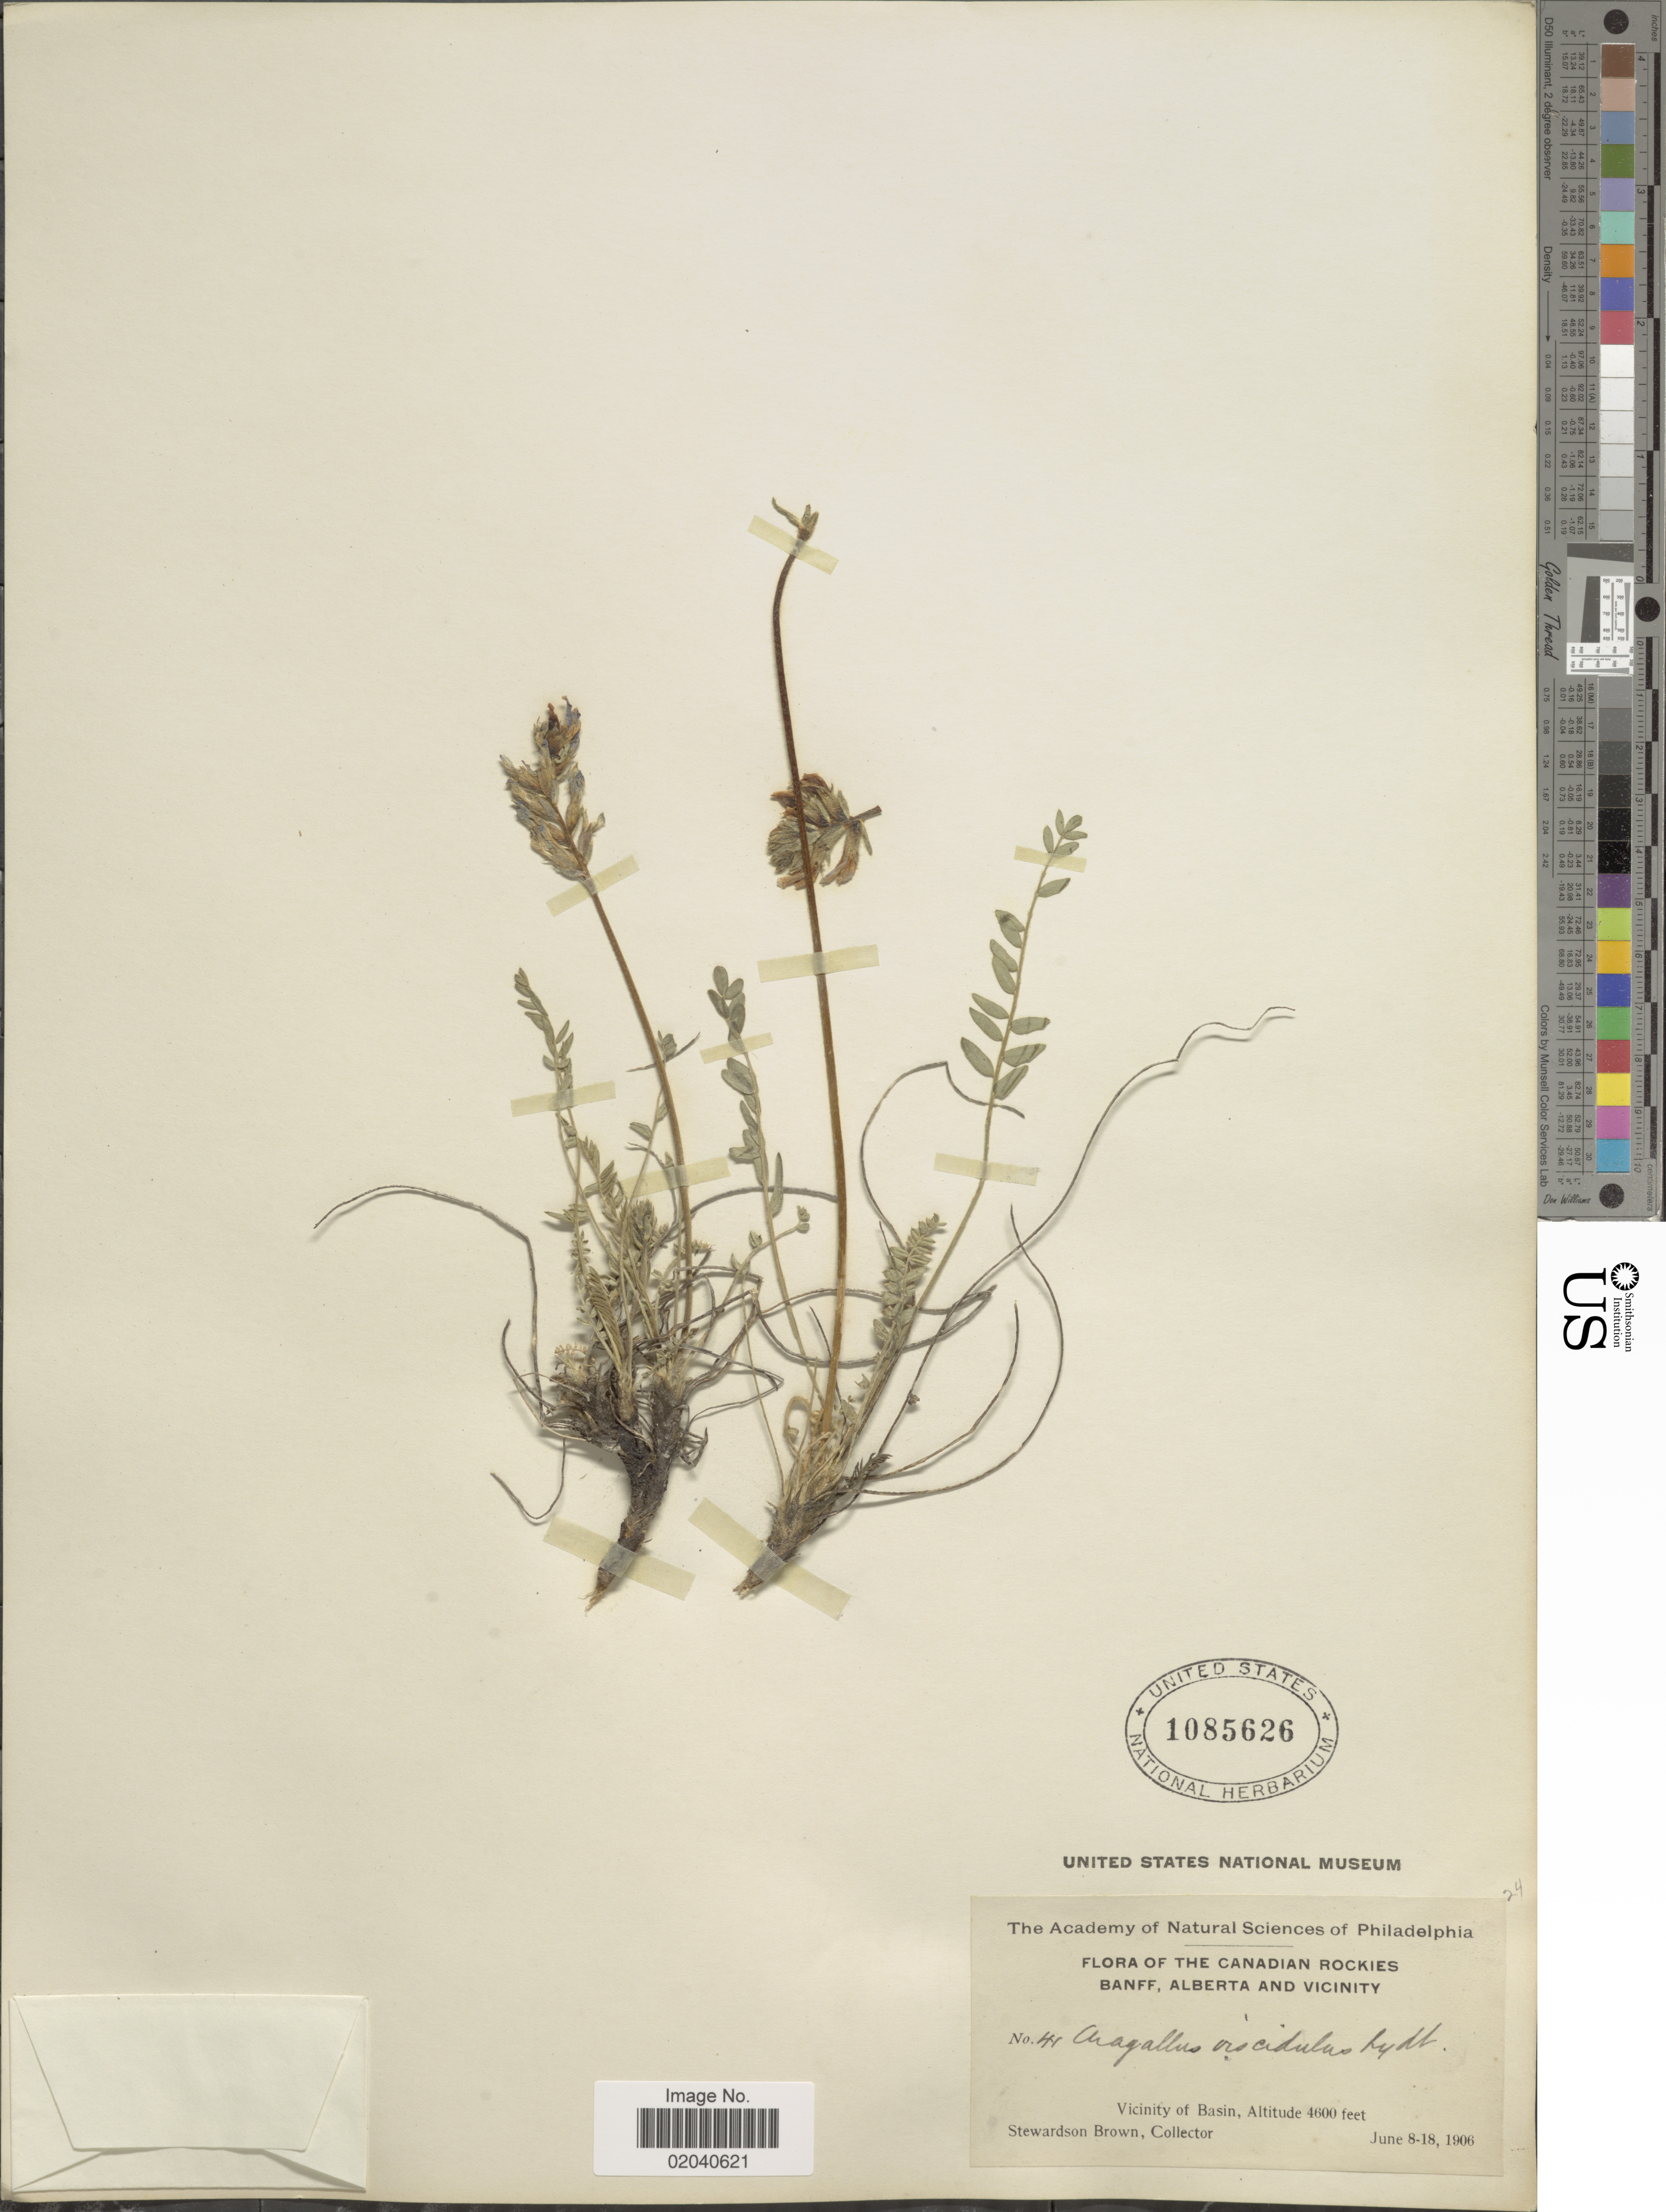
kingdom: Plantae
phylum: Tracheophyta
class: Magnoliopsida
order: Fabales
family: Fabaceae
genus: Oxytropis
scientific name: Oxytropis viscida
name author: Nutt.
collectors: S. Brown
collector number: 41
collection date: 1906-06-08/1906-06-18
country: Canada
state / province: Alberta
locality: Canadian Rockies, Banff, Alberta and vicinity, Vicinity of Basin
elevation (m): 1402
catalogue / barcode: US 1085626